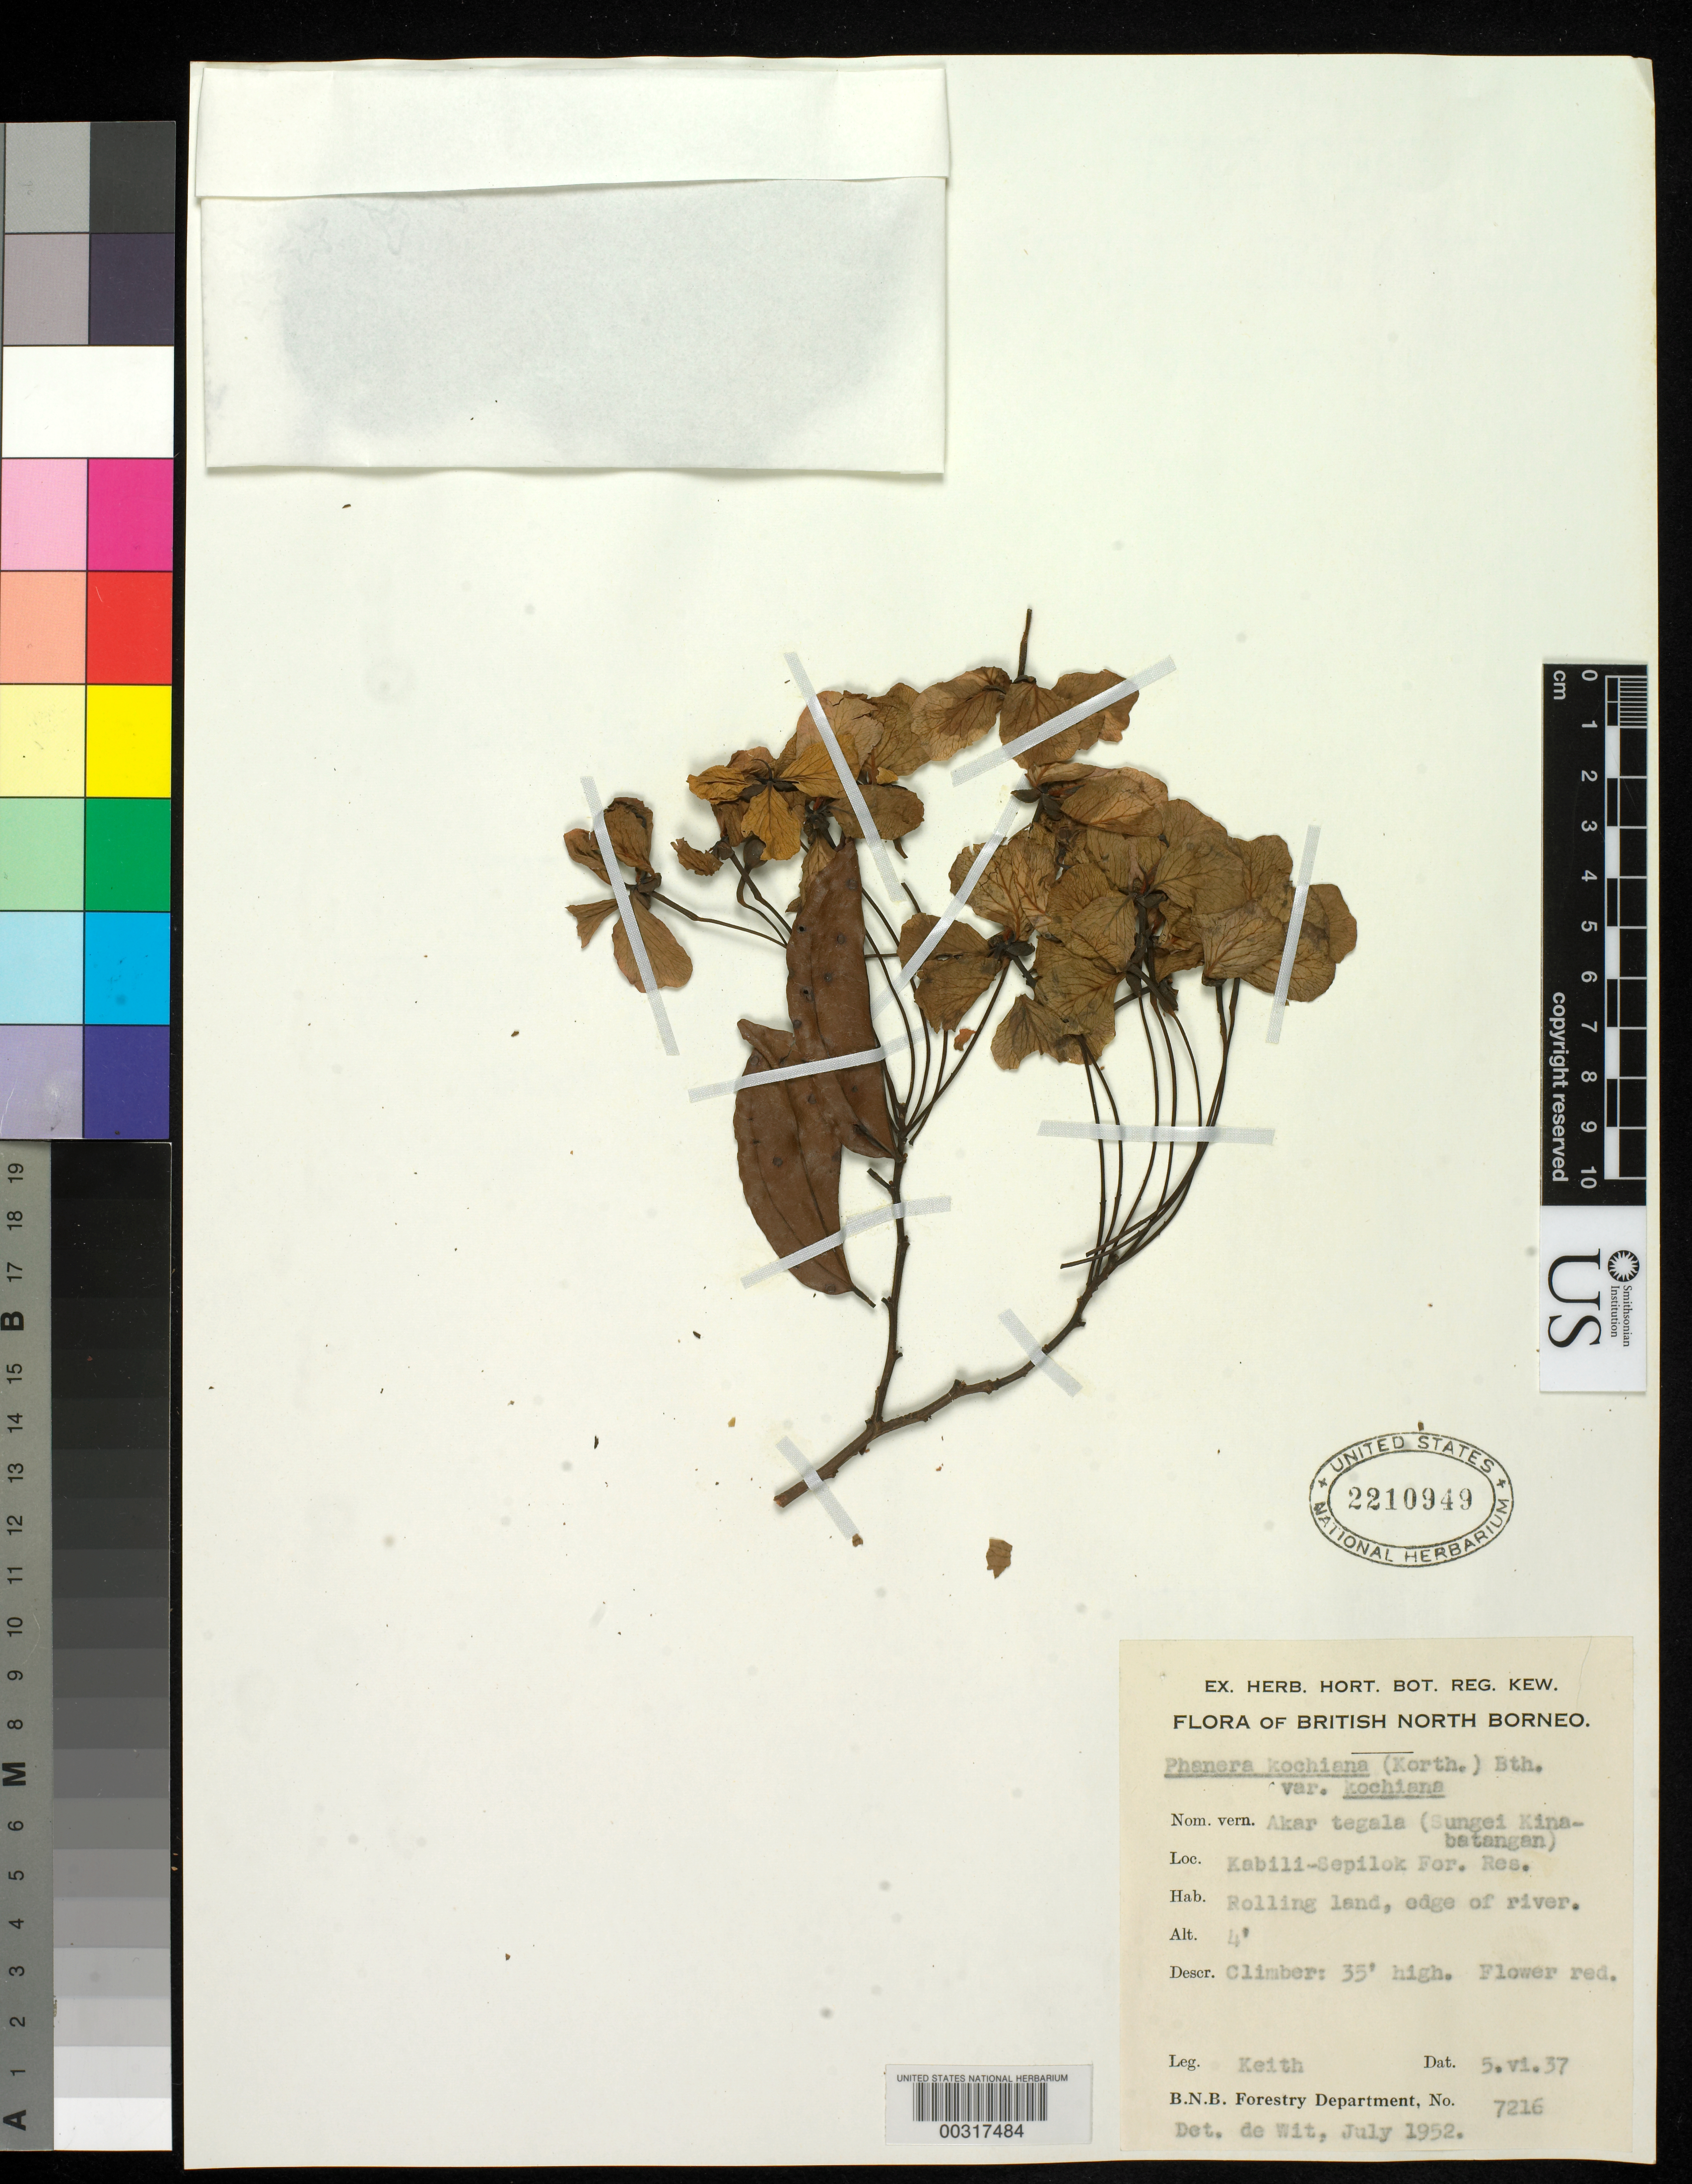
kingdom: Plantae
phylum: Tracheophyta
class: Magnoliopsida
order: Fabales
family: Fabaceae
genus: Phanera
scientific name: Phanera kockiana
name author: (Korth.) Benth.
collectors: H. Keith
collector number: B.n.b. Forestry Dept. No. 7216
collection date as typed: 05 Apr 1937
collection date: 1937-04-05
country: Malaysia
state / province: Sabah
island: Borneo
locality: Kabili-sepilok forest reserve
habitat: Rolling land, edge of river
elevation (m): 1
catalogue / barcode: US 2210949